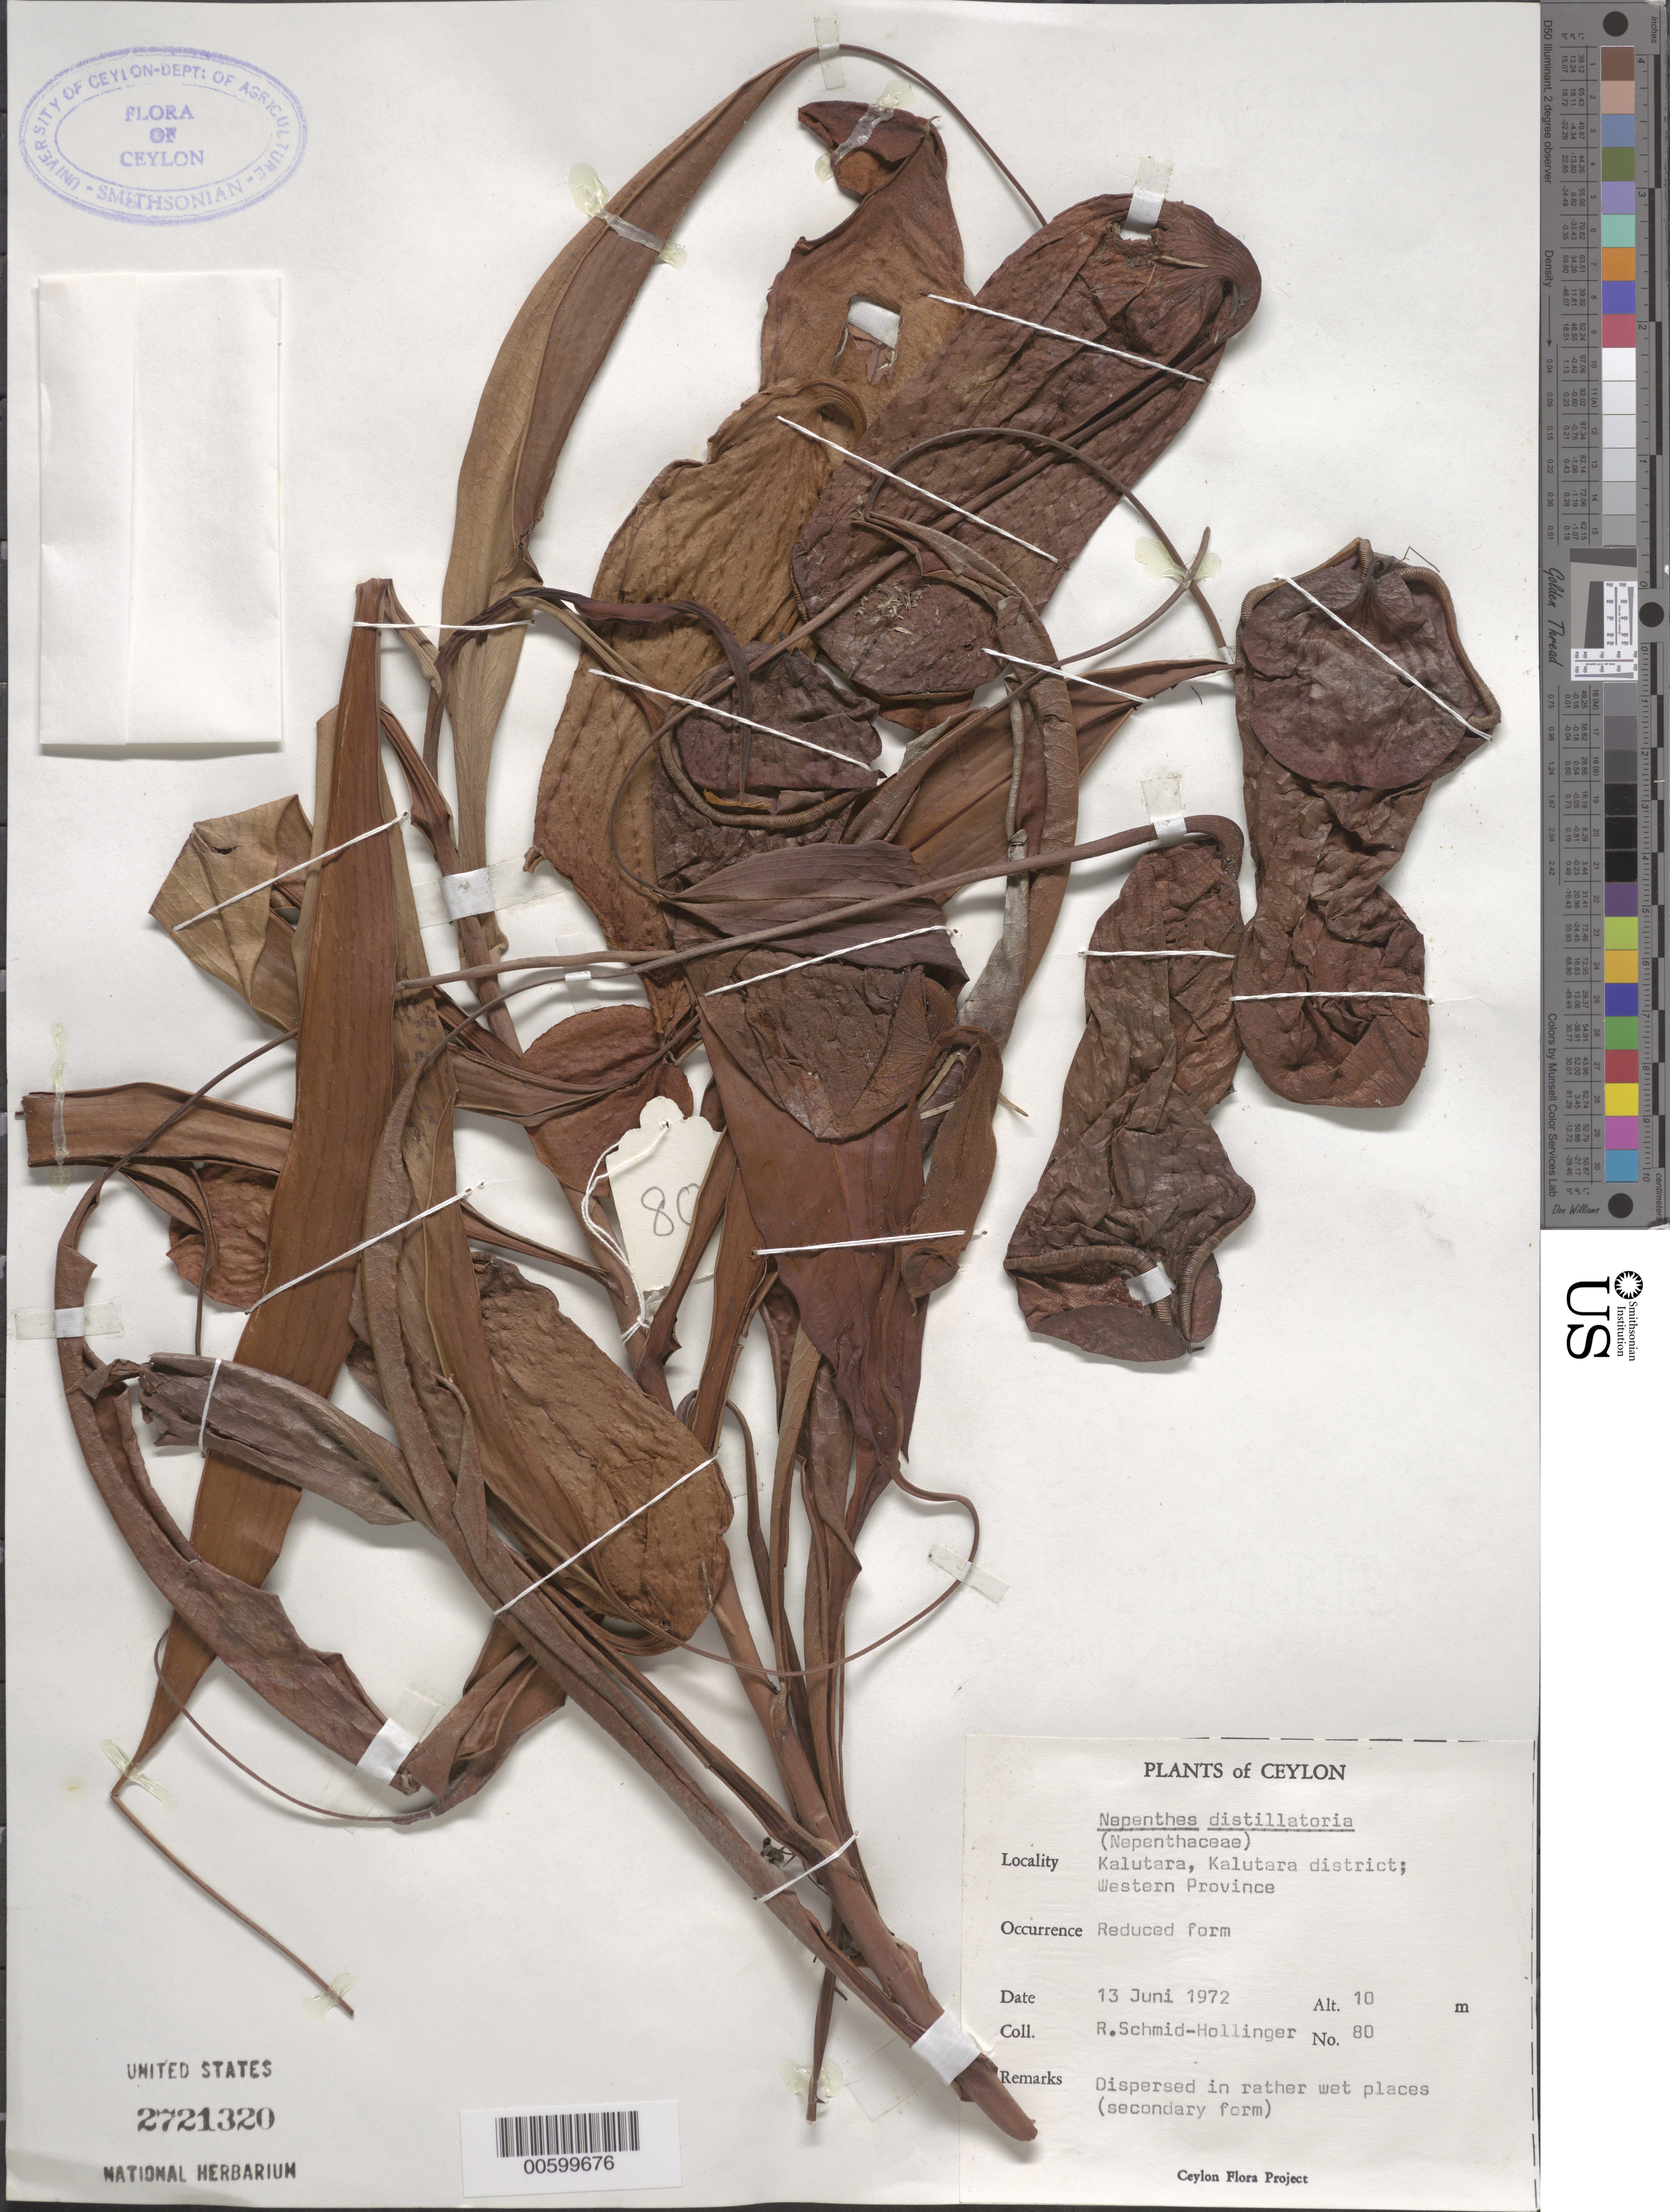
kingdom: Plantae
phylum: Tracheophyta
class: Magnoliopsida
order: Caryophyllales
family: Nepenthaceae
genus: Nepenthes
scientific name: Nepenthes distillatoria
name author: L.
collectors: R. Schmid-Hollinger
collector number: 80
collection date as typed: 13 Jun 1972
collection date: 1972-06-13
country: Sri Lanka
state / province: Western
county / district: Kalutara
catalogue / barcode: US 2721320